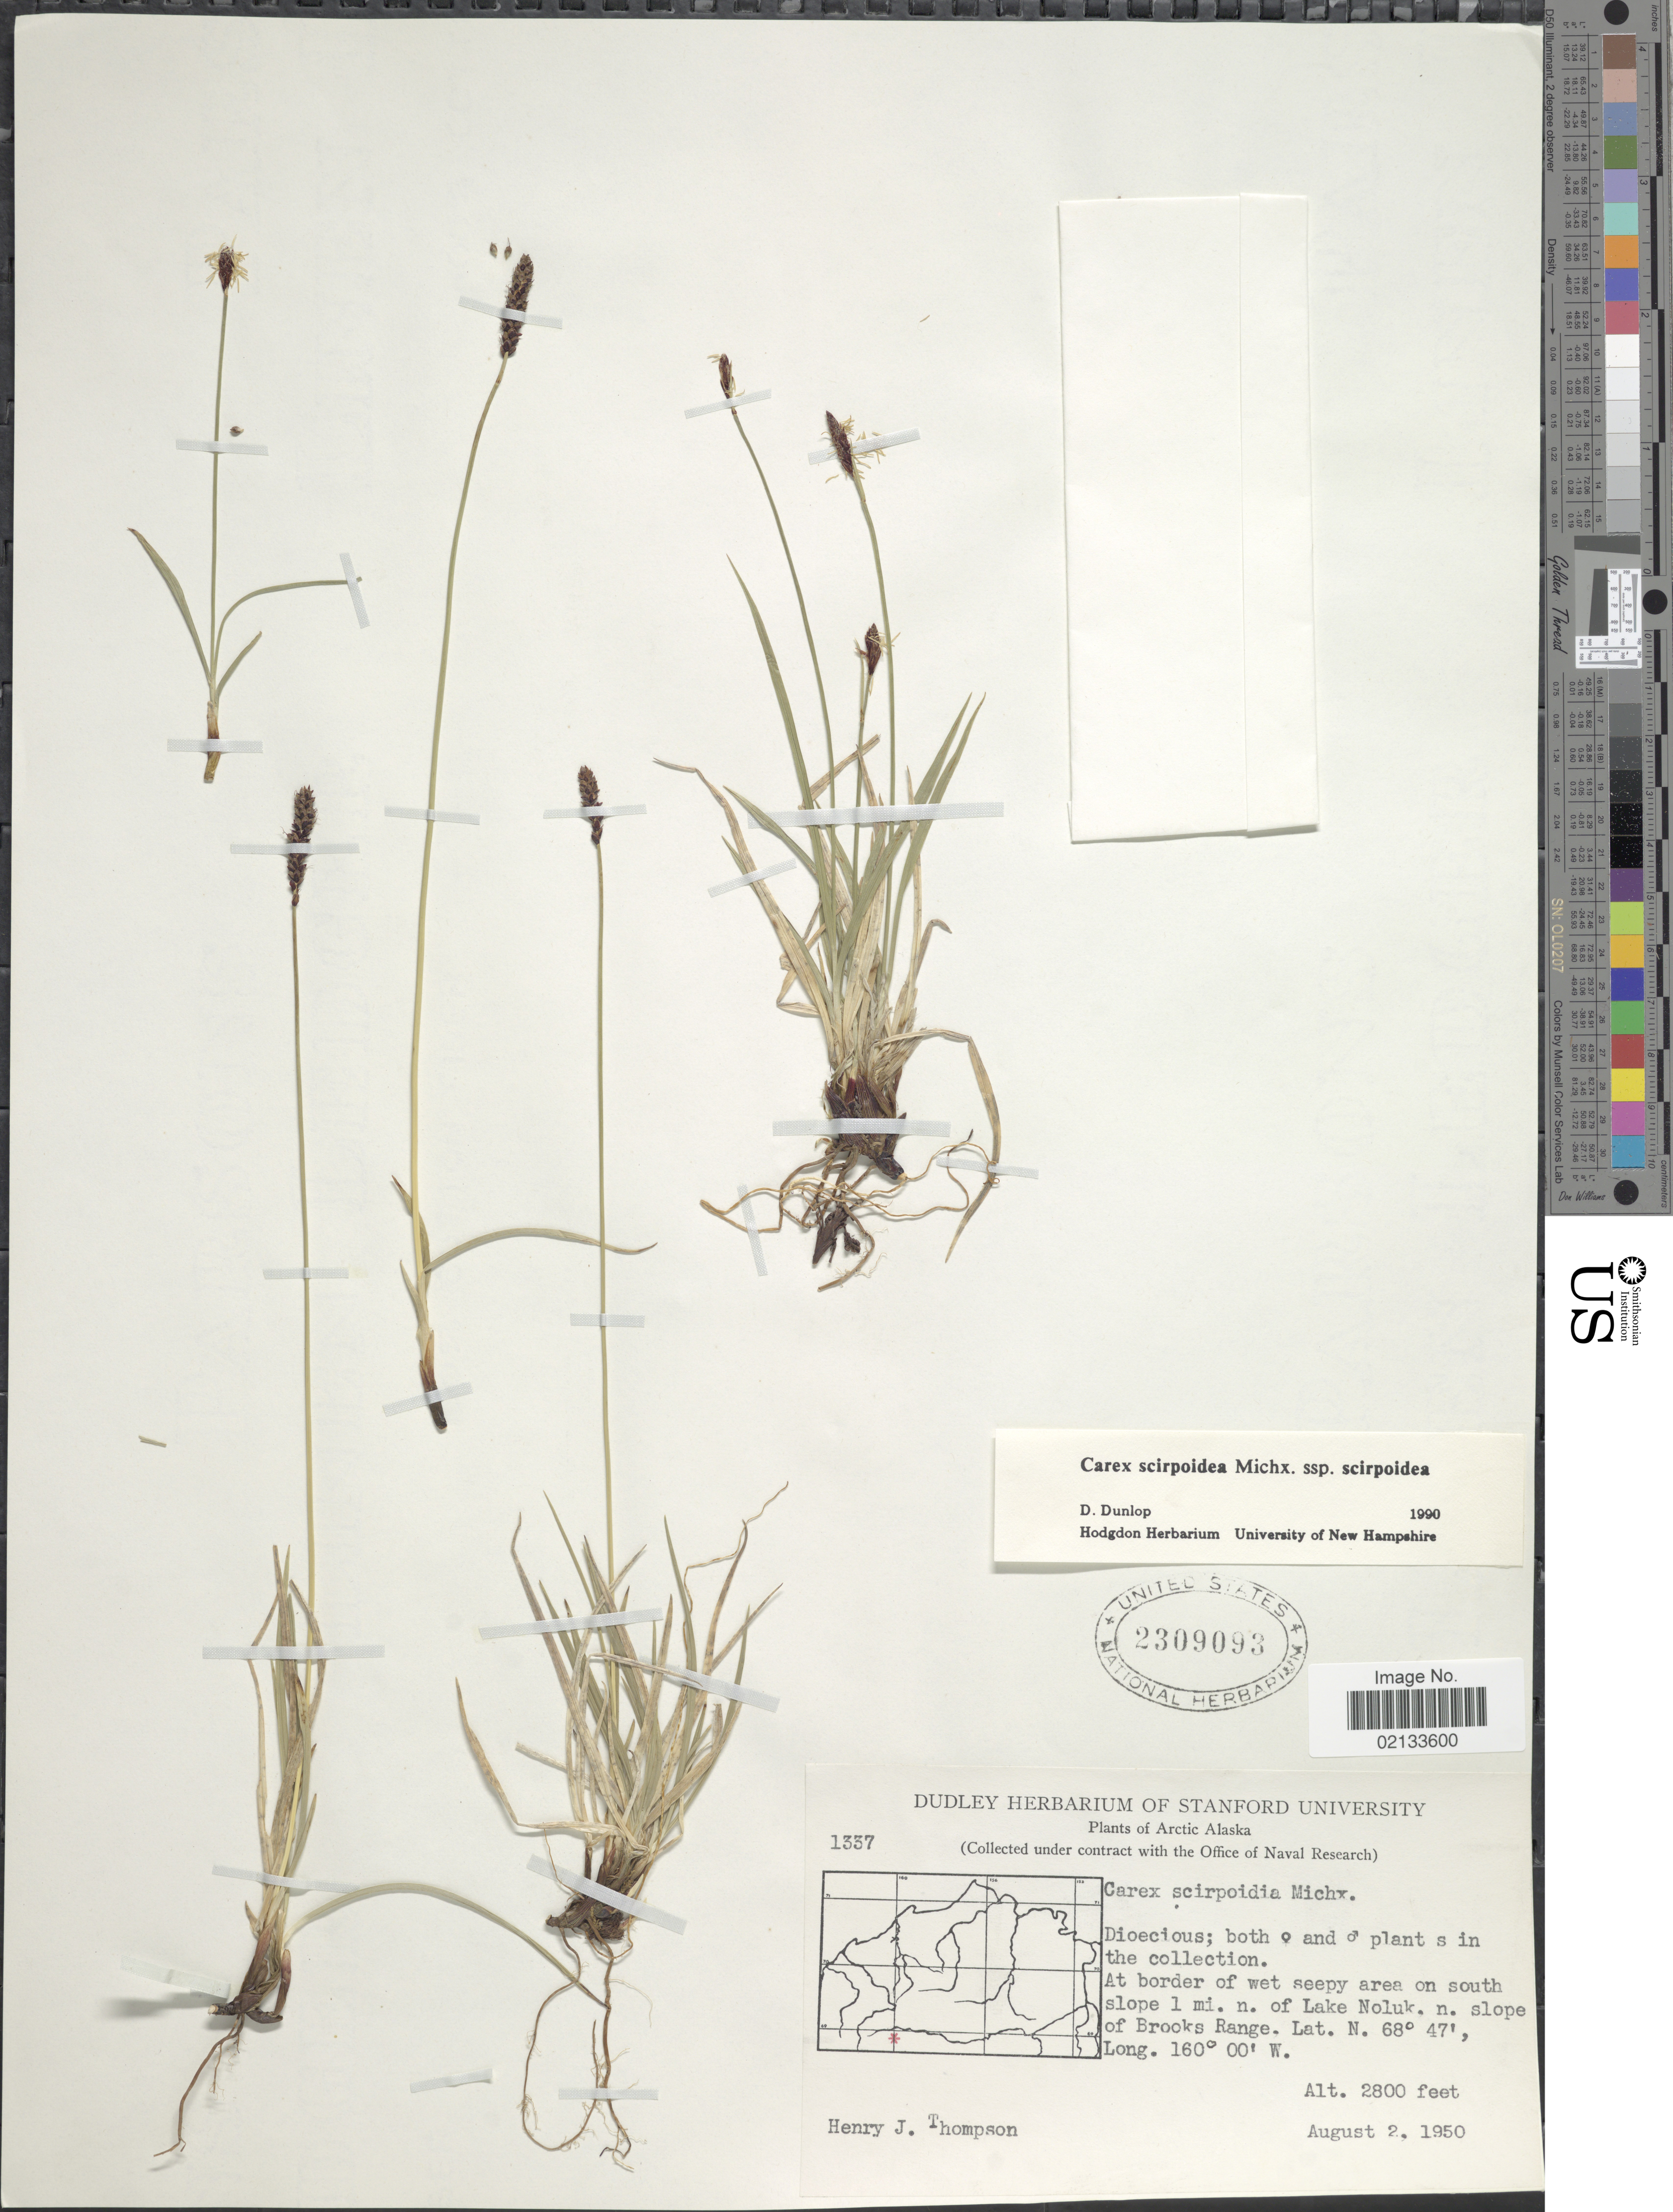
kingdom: Plantae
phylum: Tracheophyta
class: Liliopsida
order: Poales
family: Cyperaceae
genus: Carex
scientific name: Carex scirpoidea subsp. scirpoidea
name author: Michx.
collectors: H. J. Thompson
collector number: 1337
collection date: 1950-08-02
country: United States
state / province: Alaska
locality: Arctic Alaska, At border of wet seepy area on south slope 1 mi. n. of Lake Noluk. n. slope of Brooks Range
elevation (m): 853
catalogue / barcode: US 2309093